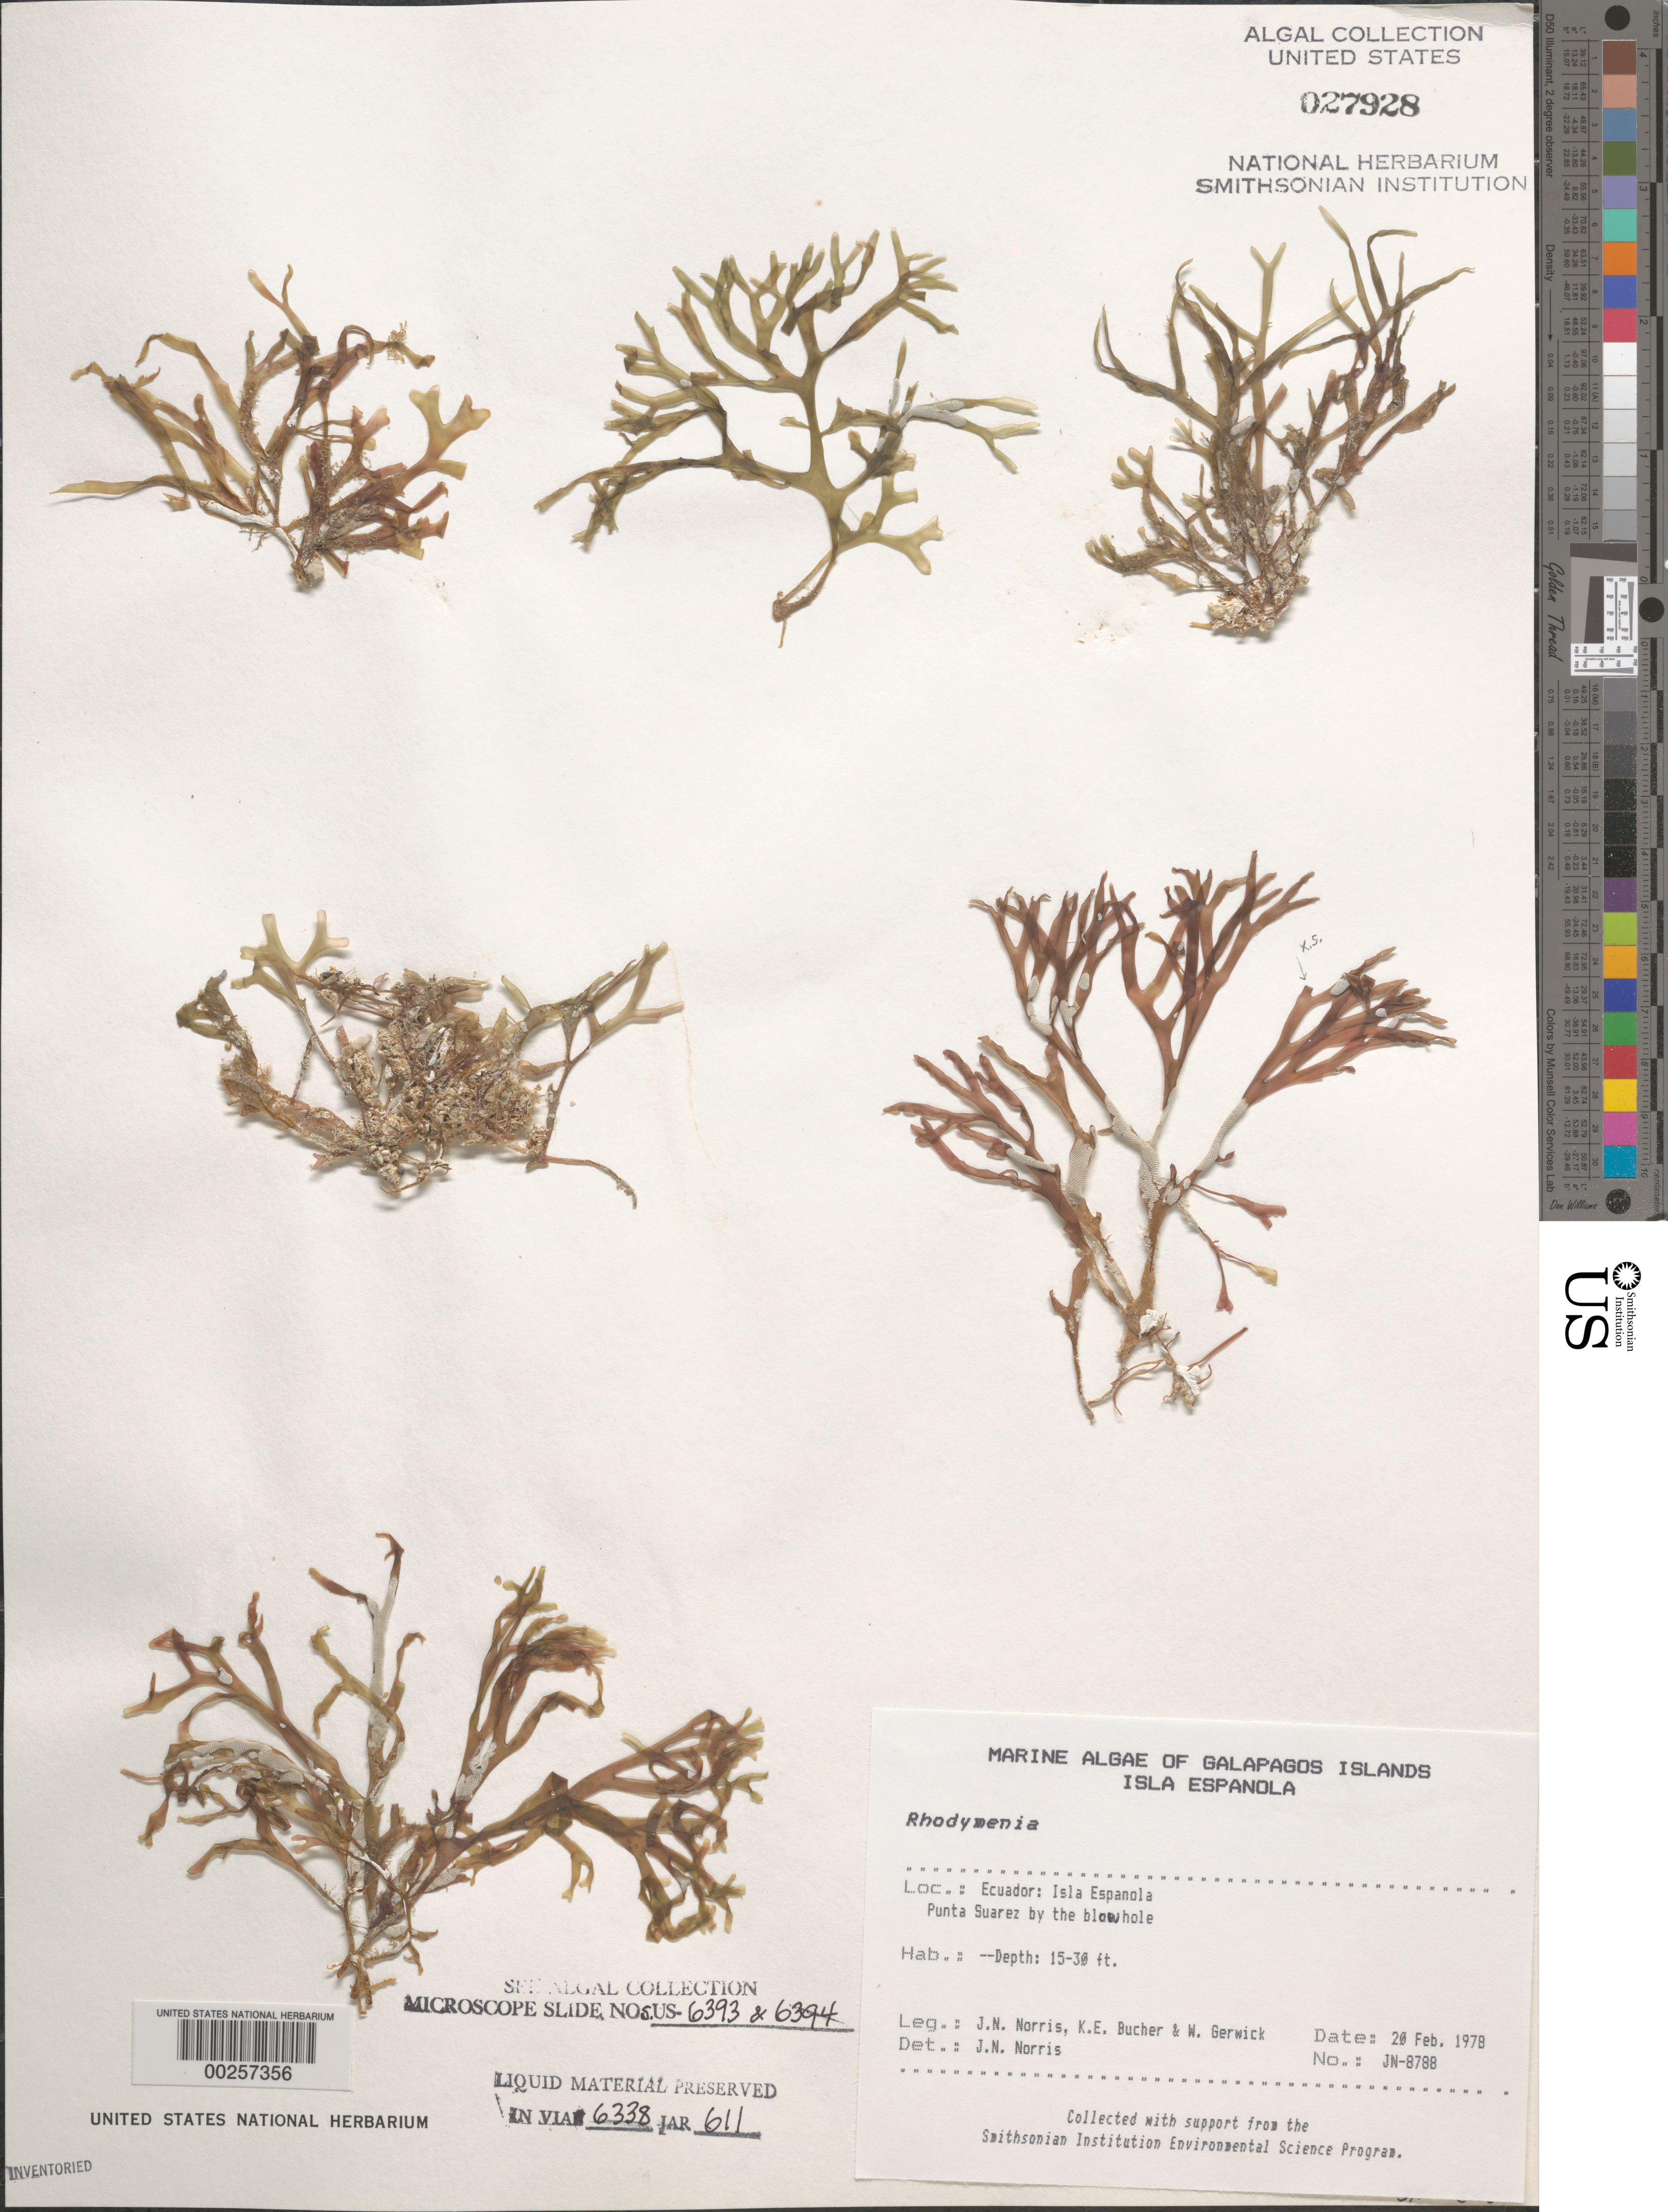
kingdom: Plantae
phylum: Rhodophyta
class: Florideophyceae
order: Rhodymeniales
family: Rhodymeniaceae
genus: Rhodymenia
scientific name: Rhodymenia sp.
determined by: Norris, James N.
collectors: J. N. Norris, K. E. Bucher & W. Gerwick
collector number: JN-8788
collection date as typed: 20 Feb 1978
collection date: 1978-02-20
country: Ecuador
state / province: Colón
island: Española [Hood]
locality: Punta Suarez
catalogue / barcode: US 27928